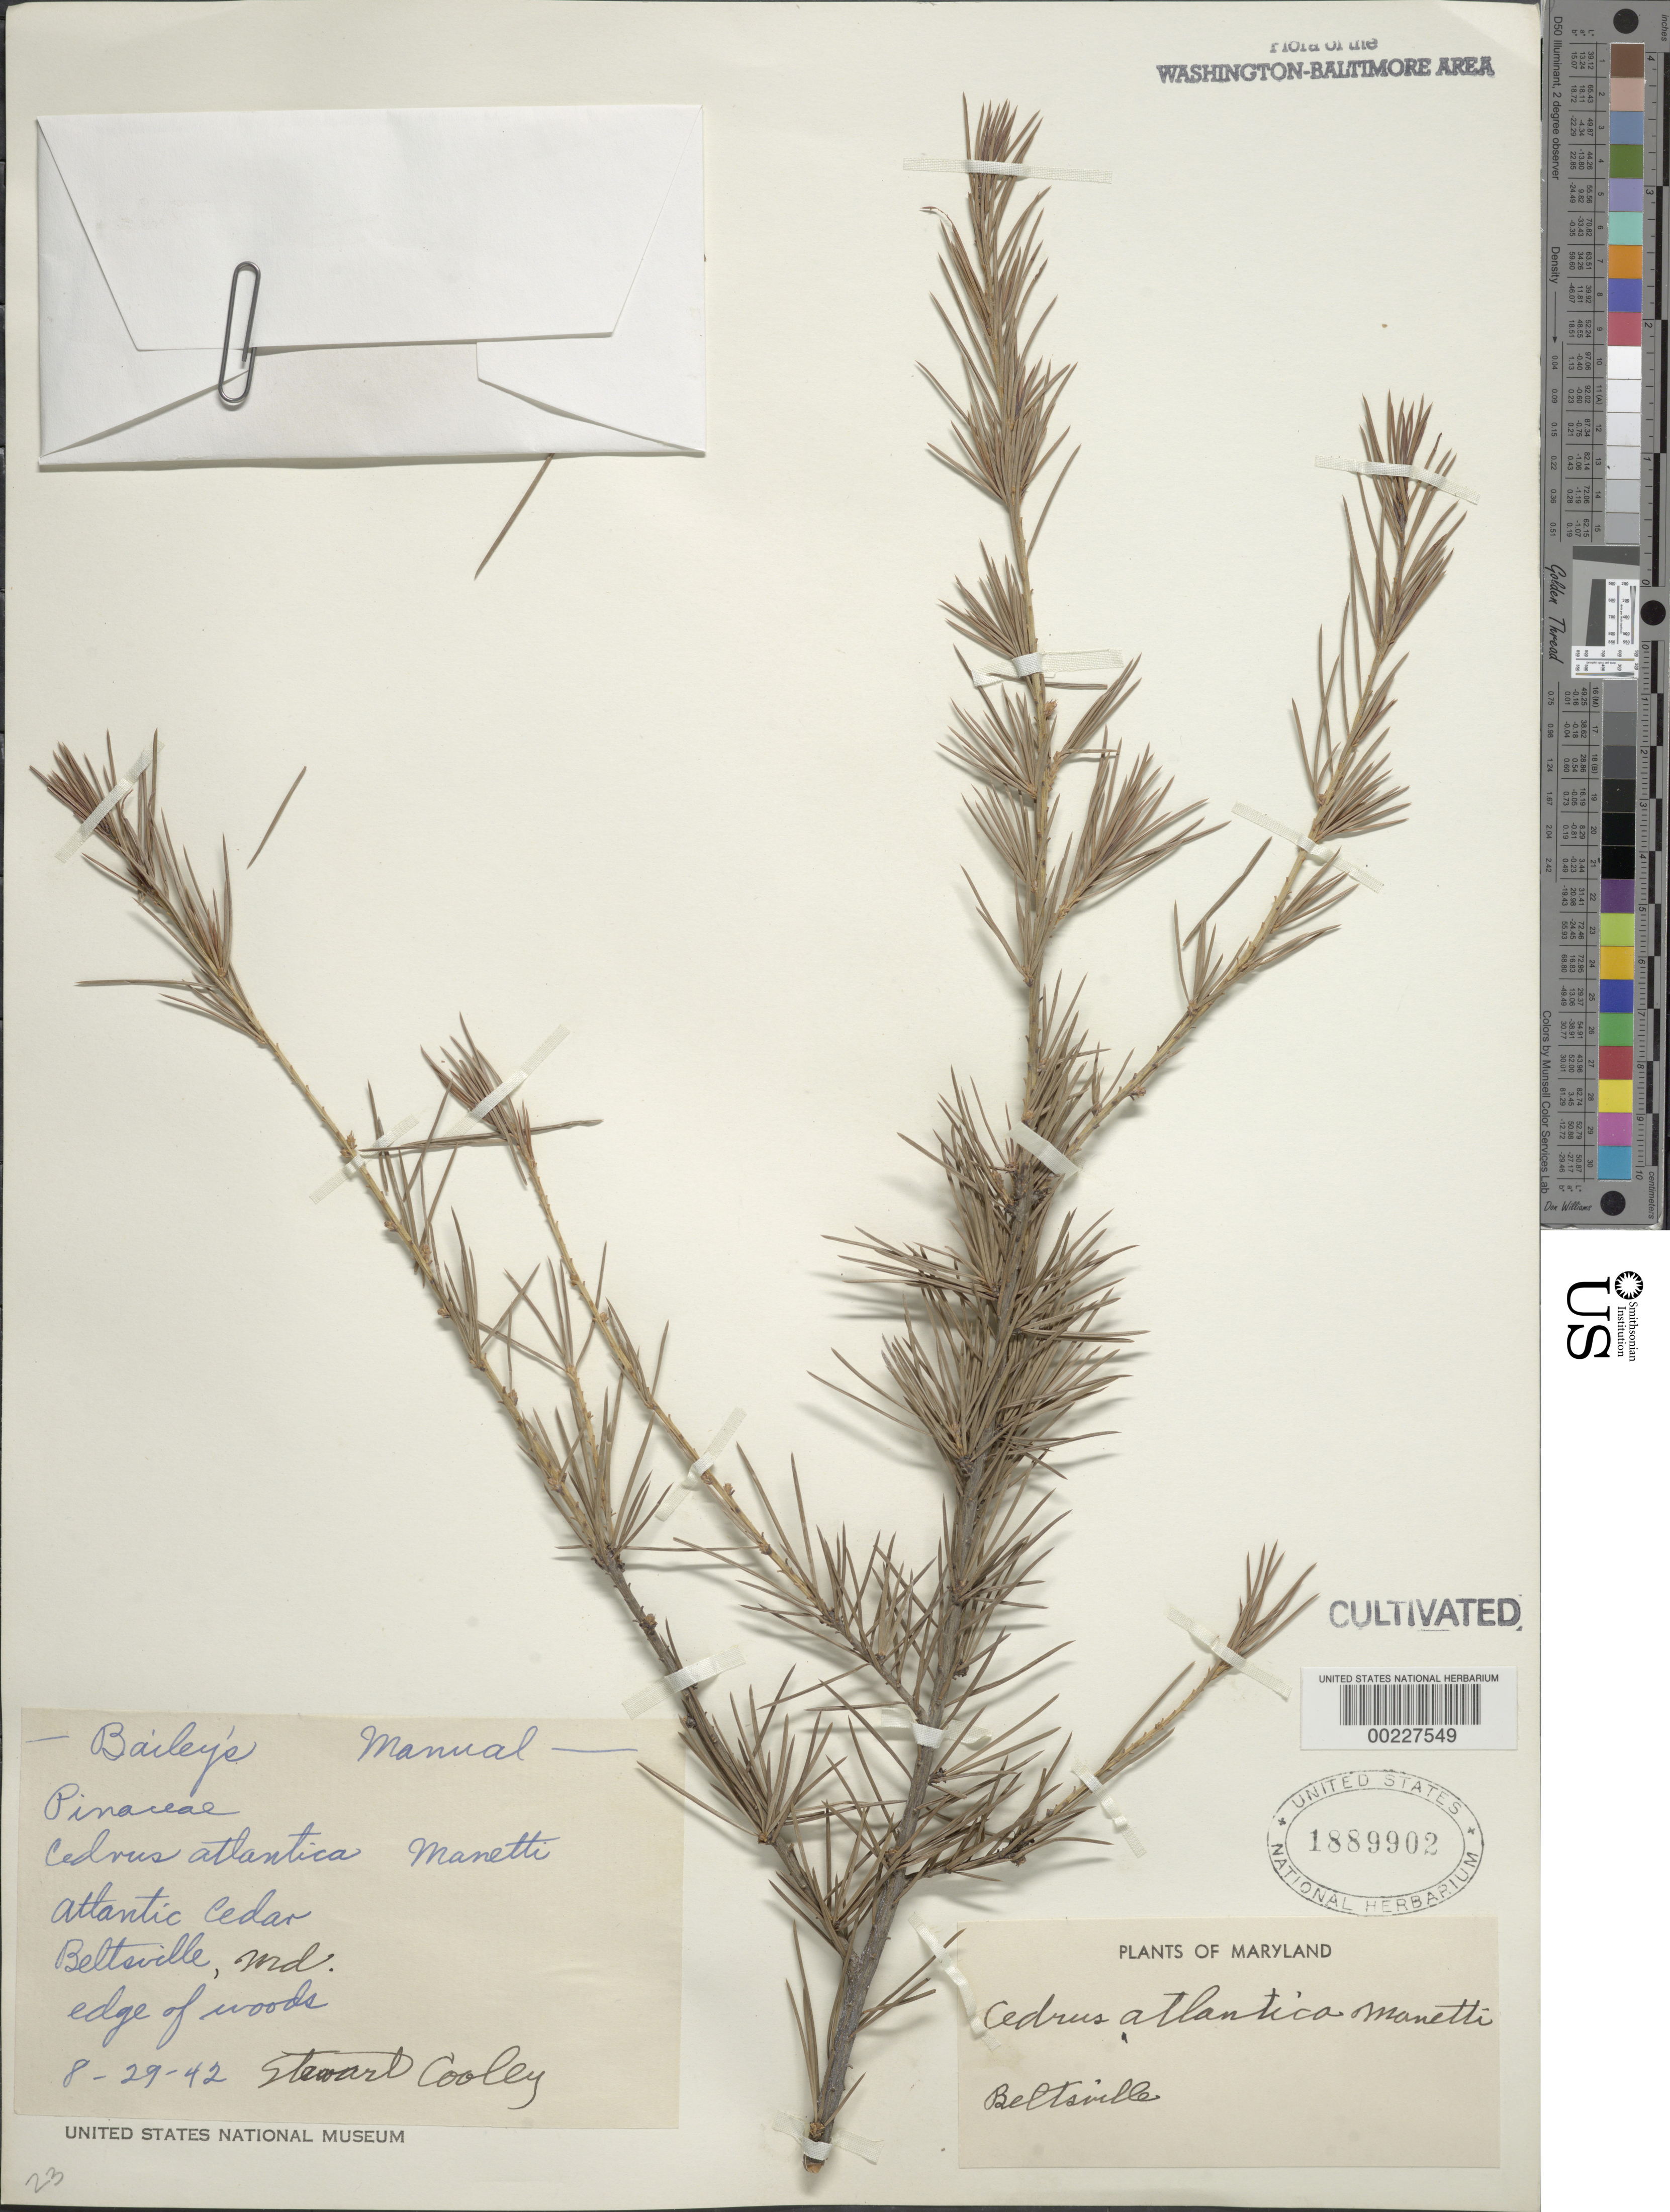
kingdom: Plantae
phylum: Tracheophyta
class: Pinopsida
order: Pinales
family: Pinaceae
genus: Cedrus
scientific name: Cedrus atlantica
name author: (Endl.) Manetti ex Carrière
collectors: S. Cooley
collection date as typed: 29 Aug 1942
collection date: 1942-08-29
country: United States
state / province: Maryland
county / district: Prince George's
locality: Beltsville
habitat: Edge of woods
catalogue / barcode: US 1889902